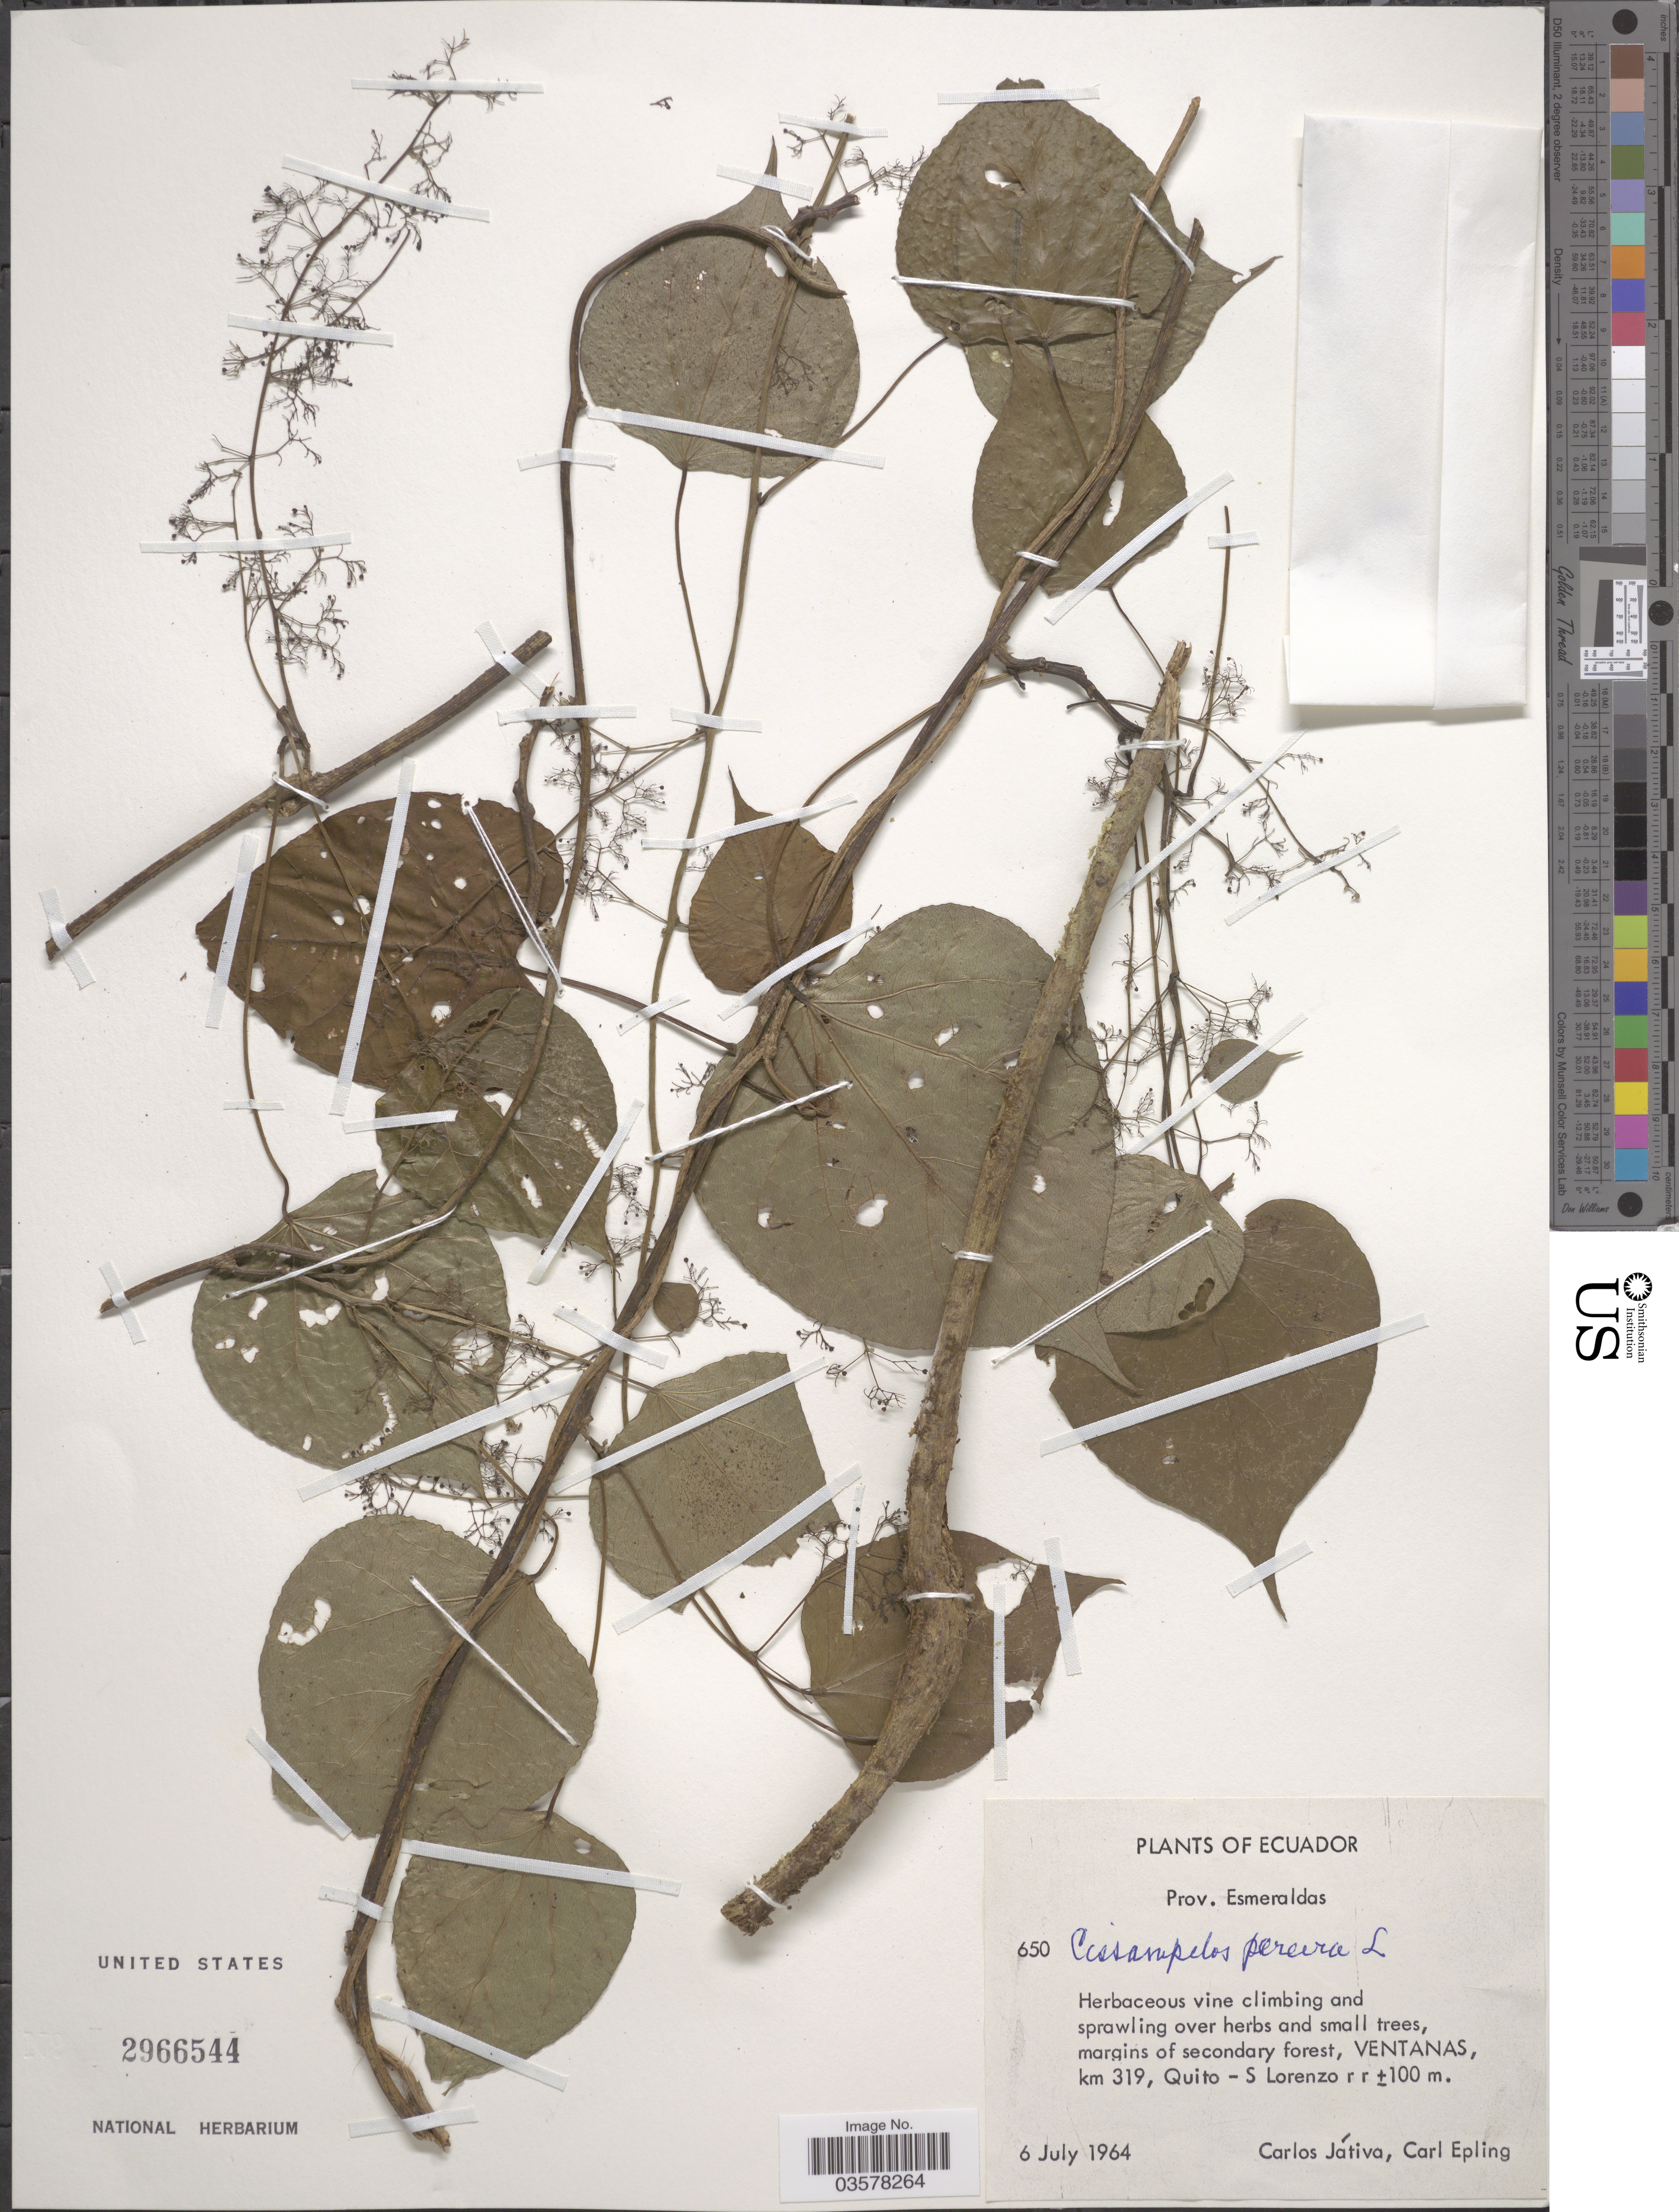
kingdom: Plantae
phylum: Tracheophyta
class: Magnoliopsida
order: Ranunculales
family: Menispermaceae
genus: Cissampelos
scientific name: Cissampelos pareira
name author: L.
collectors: C. D. Játiva & C. C. Epling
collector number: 650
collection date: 1964-07-06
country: Ecuador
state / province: Esmeraldas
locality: Ventanas, km 319, Quito - S Lorenzo.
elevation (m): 100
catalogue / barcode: US 2966544